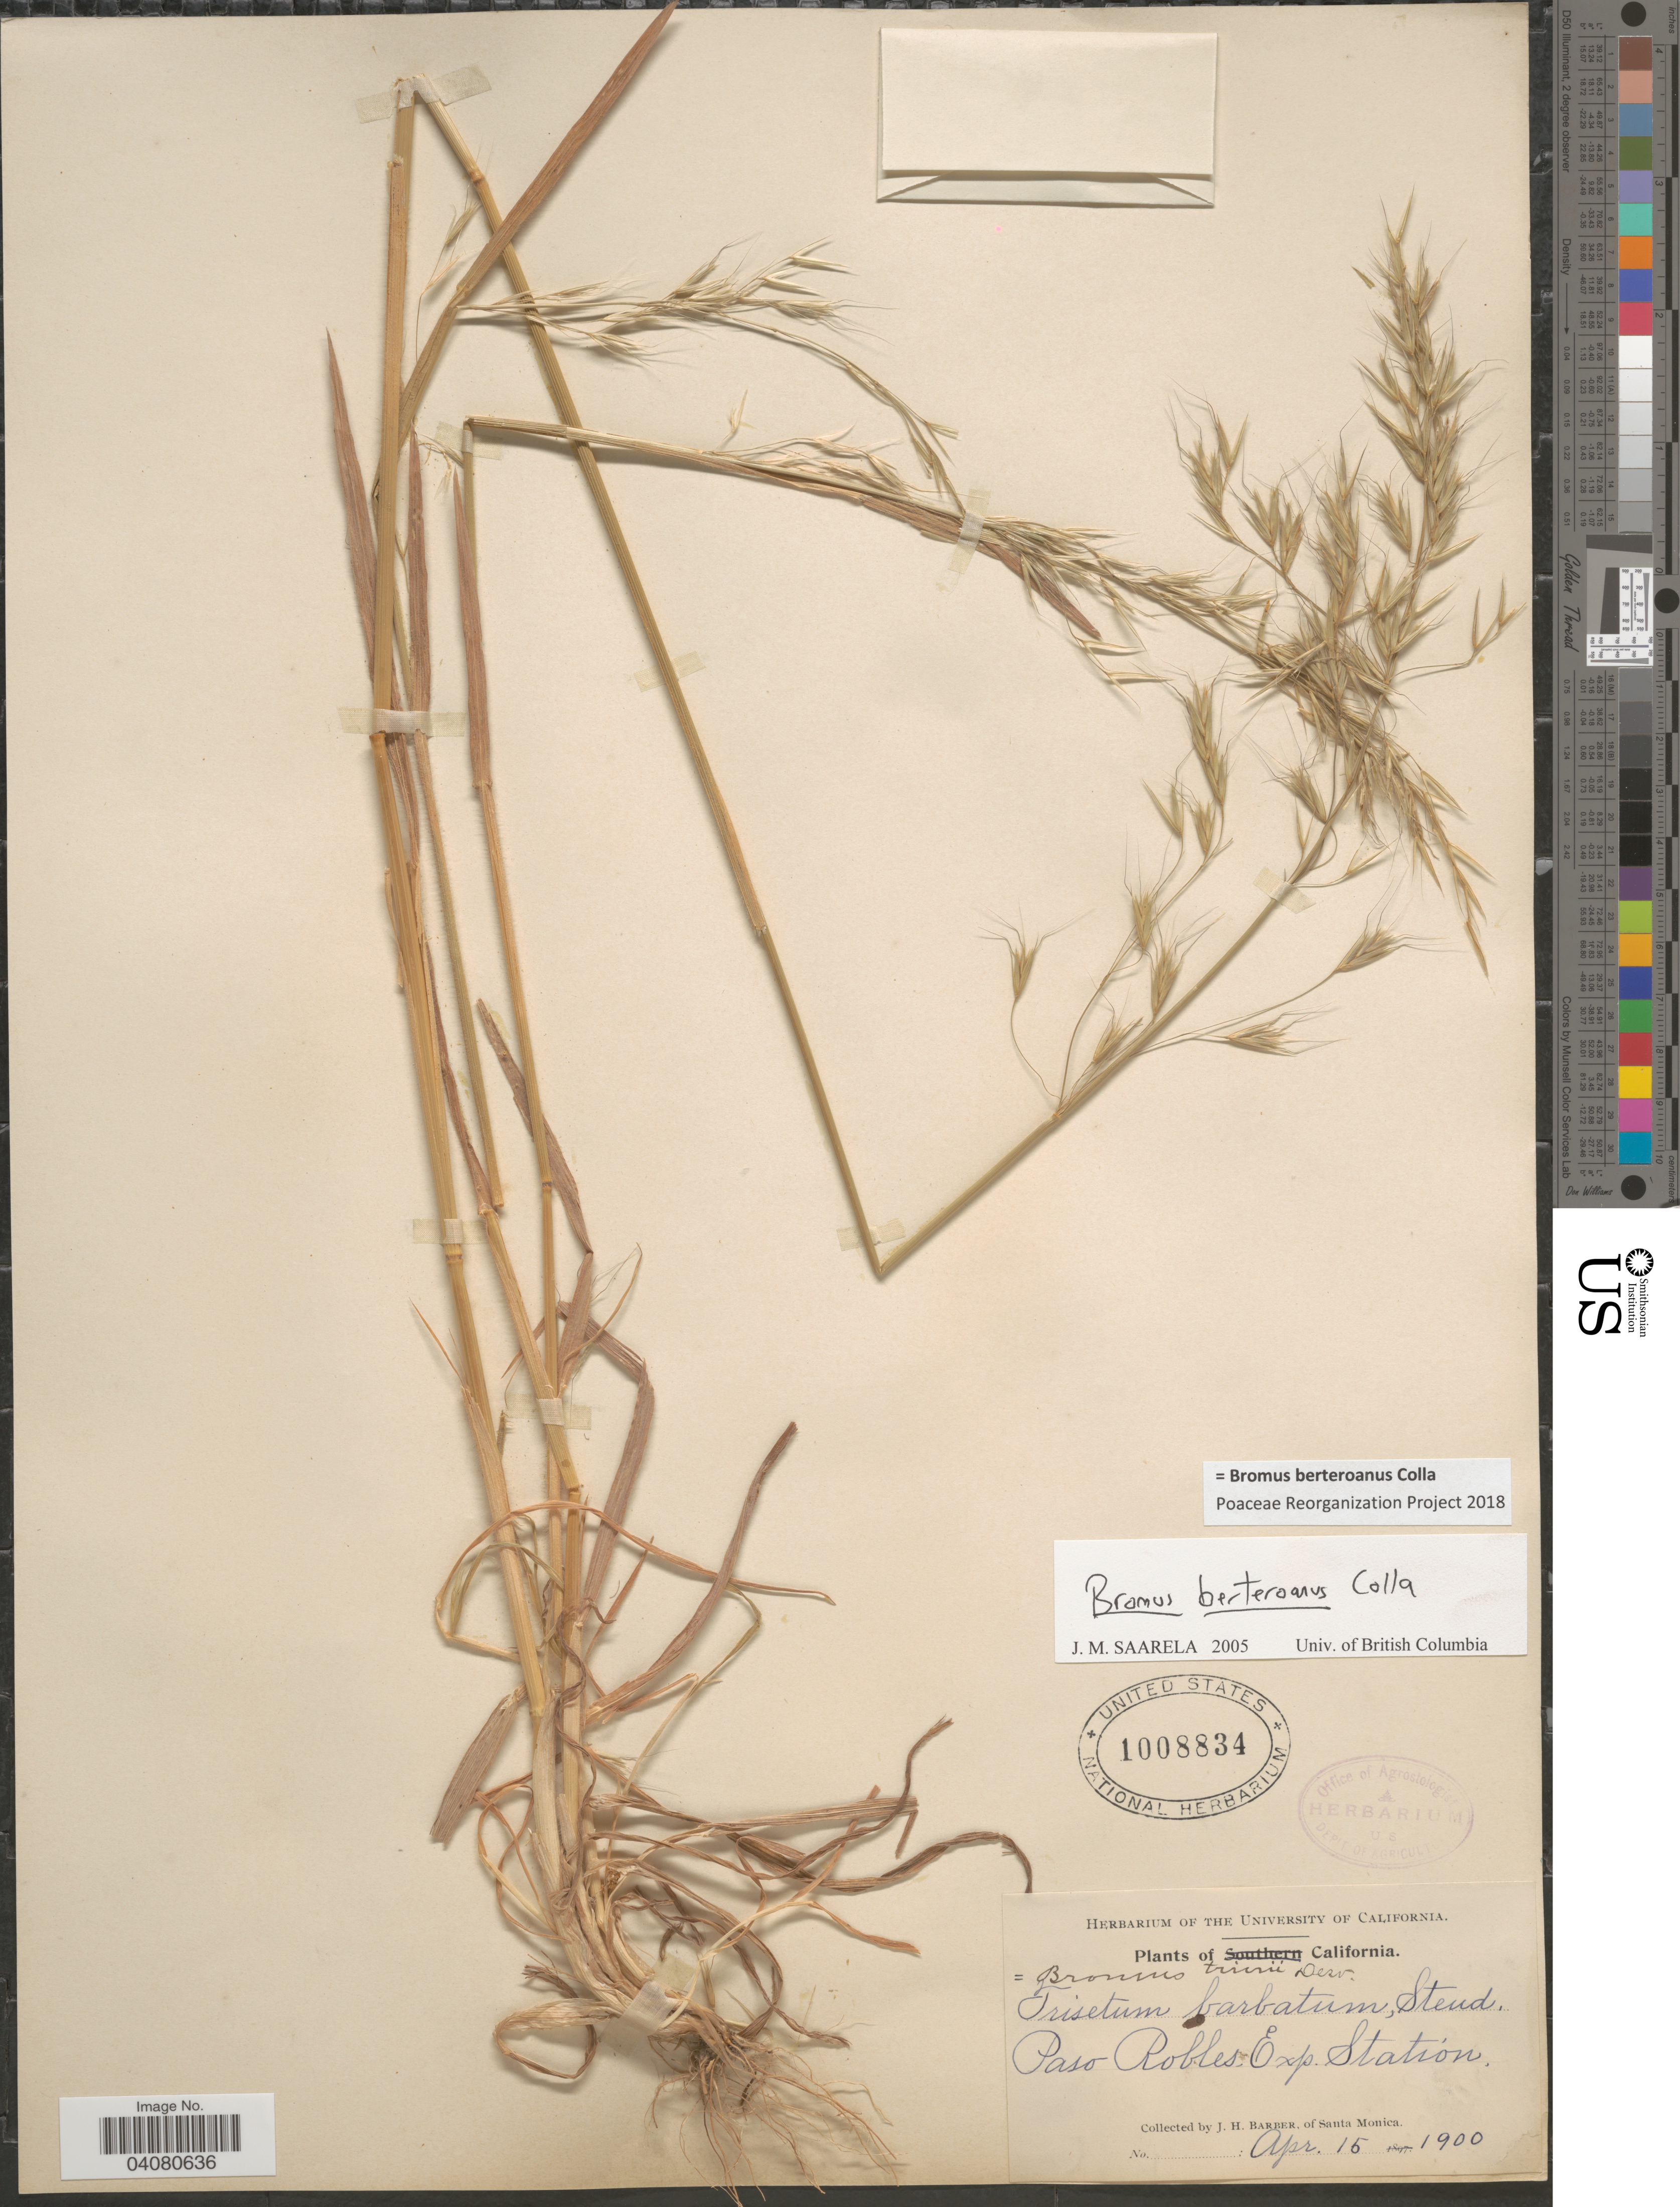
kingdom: Plantae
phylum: Tracheophyta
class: Liliopsida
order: Poales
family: Poaceae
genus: Bromus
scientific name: Bromus berteroanus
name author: Colla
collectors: J. Barber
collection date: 1900-04-15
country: United States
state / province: California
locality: Paso Robles Exp. Station.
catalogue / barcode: US 1008834